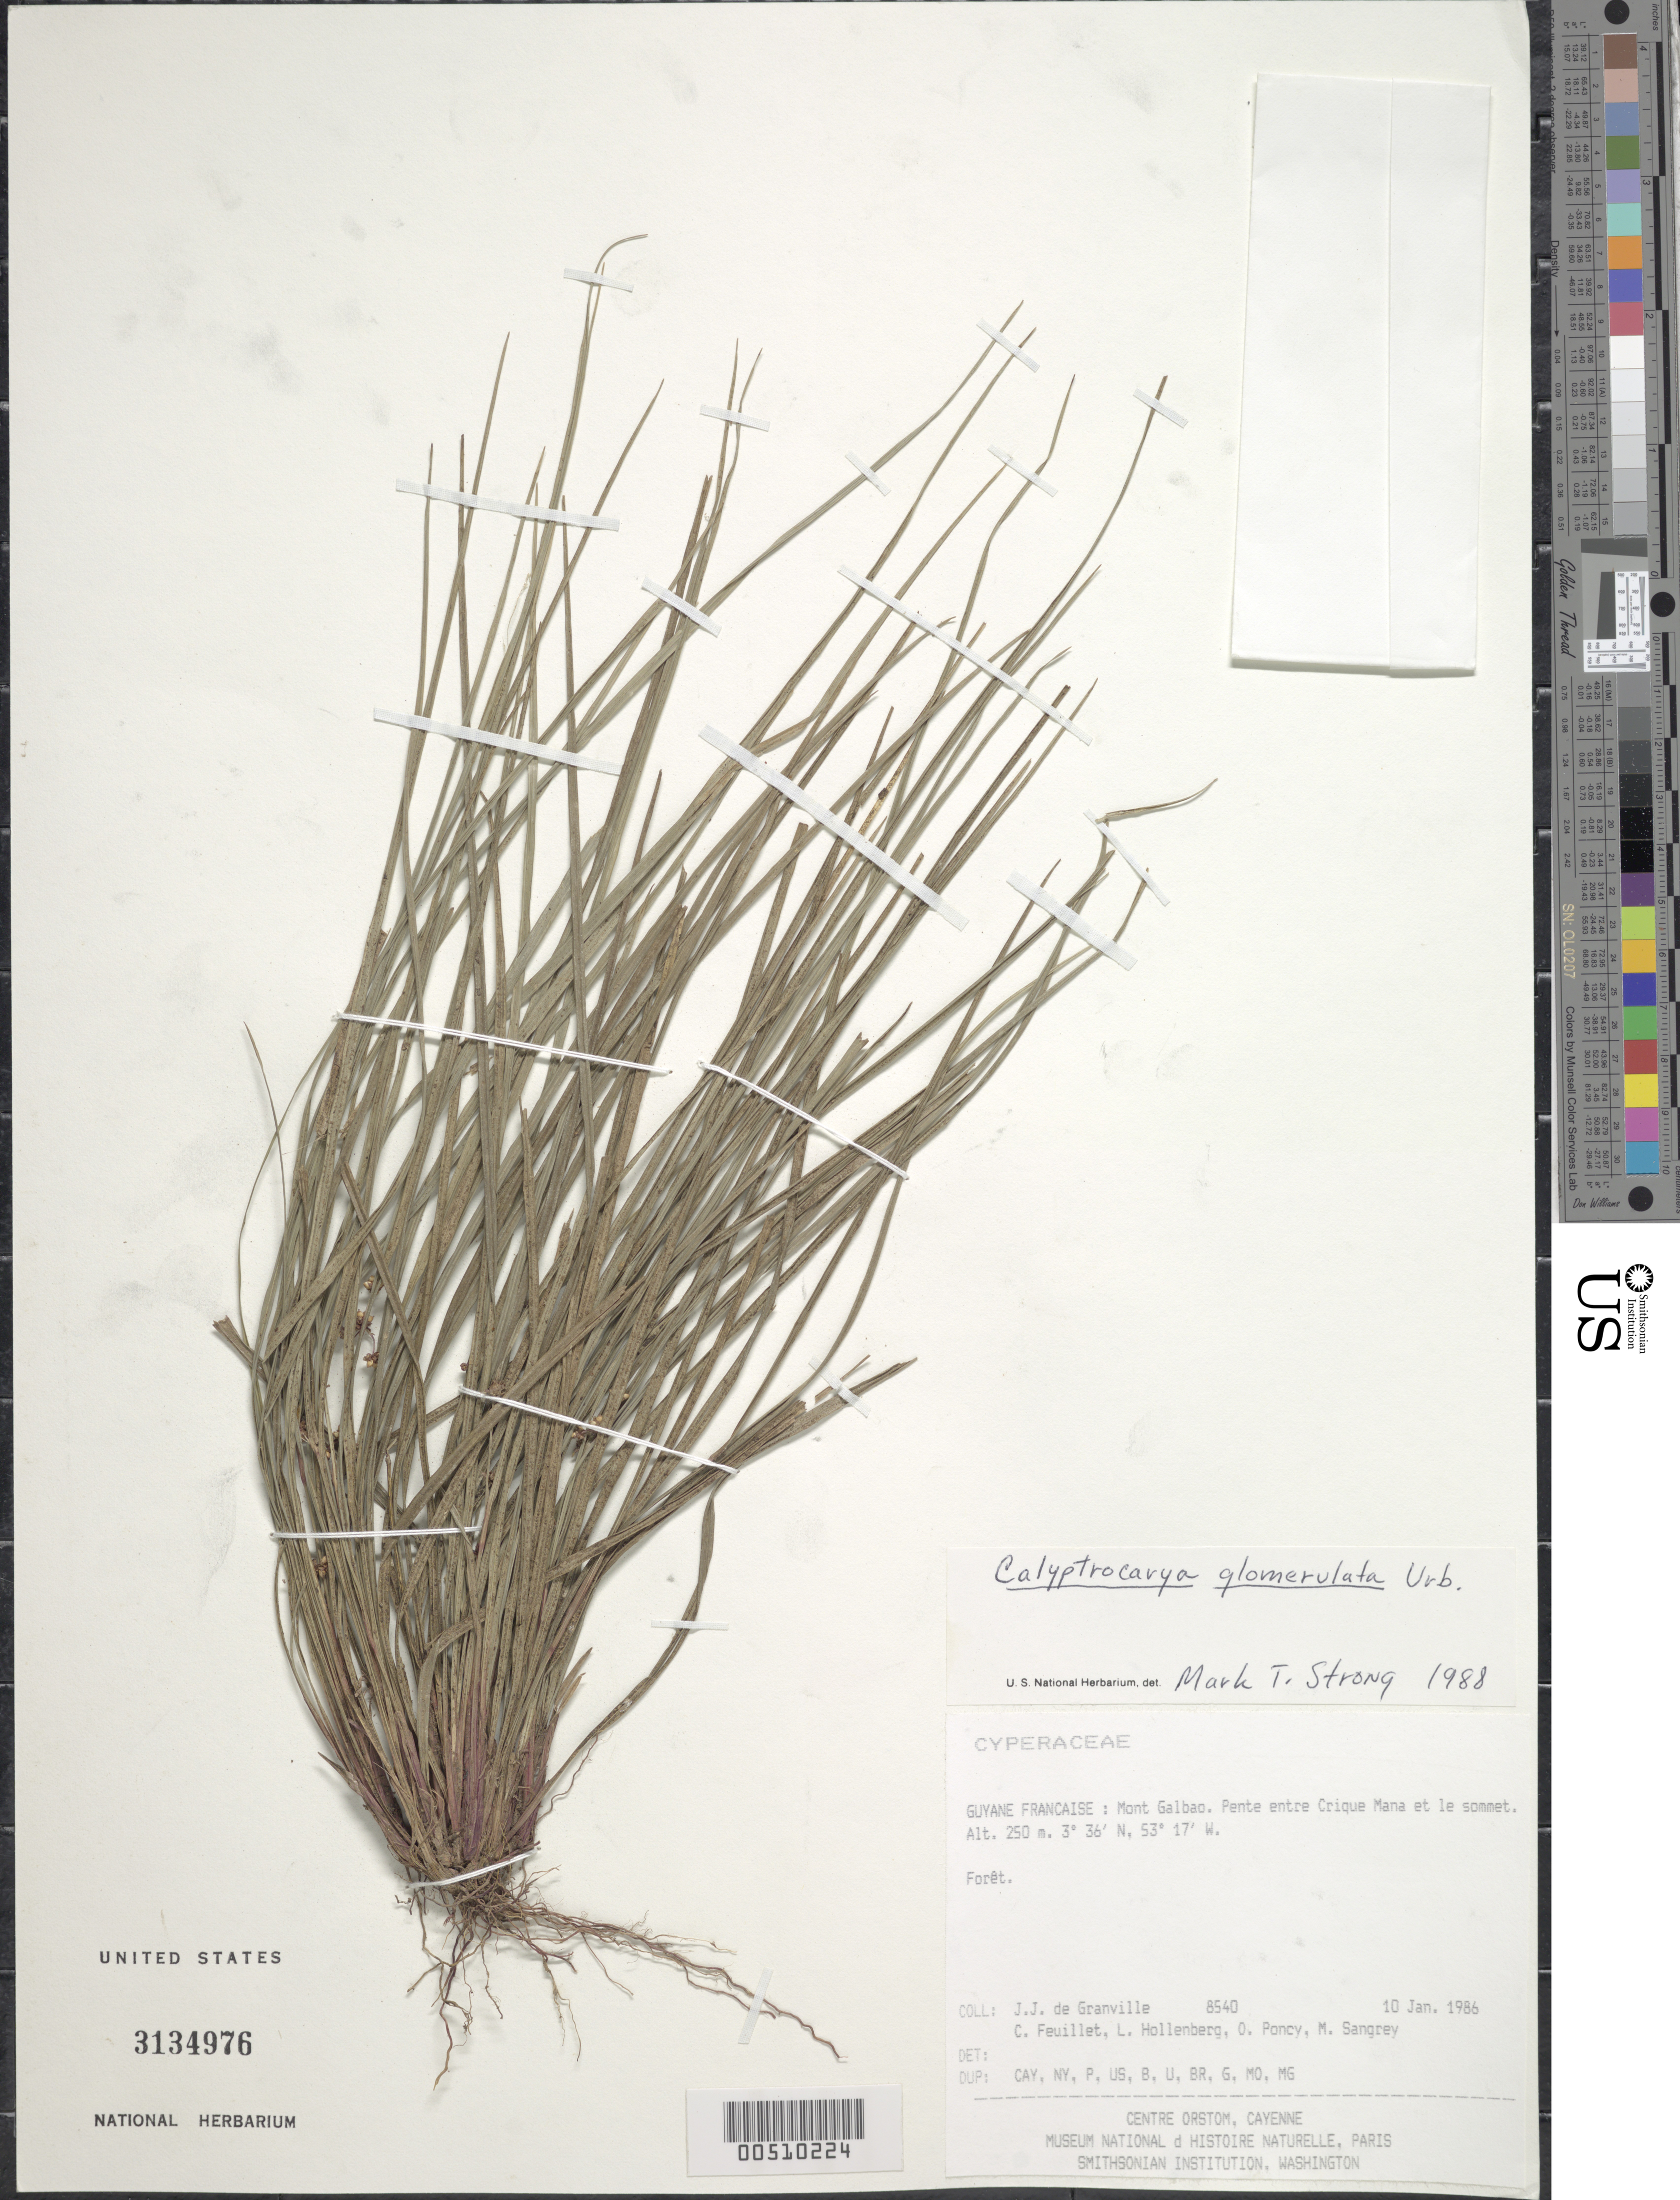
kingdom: Plantae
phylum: Tracheophyta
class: Liliopsida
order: Poales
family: Cyperaceae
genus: Calyptrocarya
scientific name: Calyptrocarya glomerulata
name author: (Brongn.) Urb.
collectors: J.-J. de Granville, C. Feuillet, L. Hollenberg & O. Poncy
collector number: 8540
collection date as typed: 10 Jan 1986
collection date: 1986-01-10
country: French Guiana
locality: Mont Galbao, Pente entre Crique Mana et le sommet.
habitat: Forest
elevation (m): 250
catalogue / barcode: US 3134976